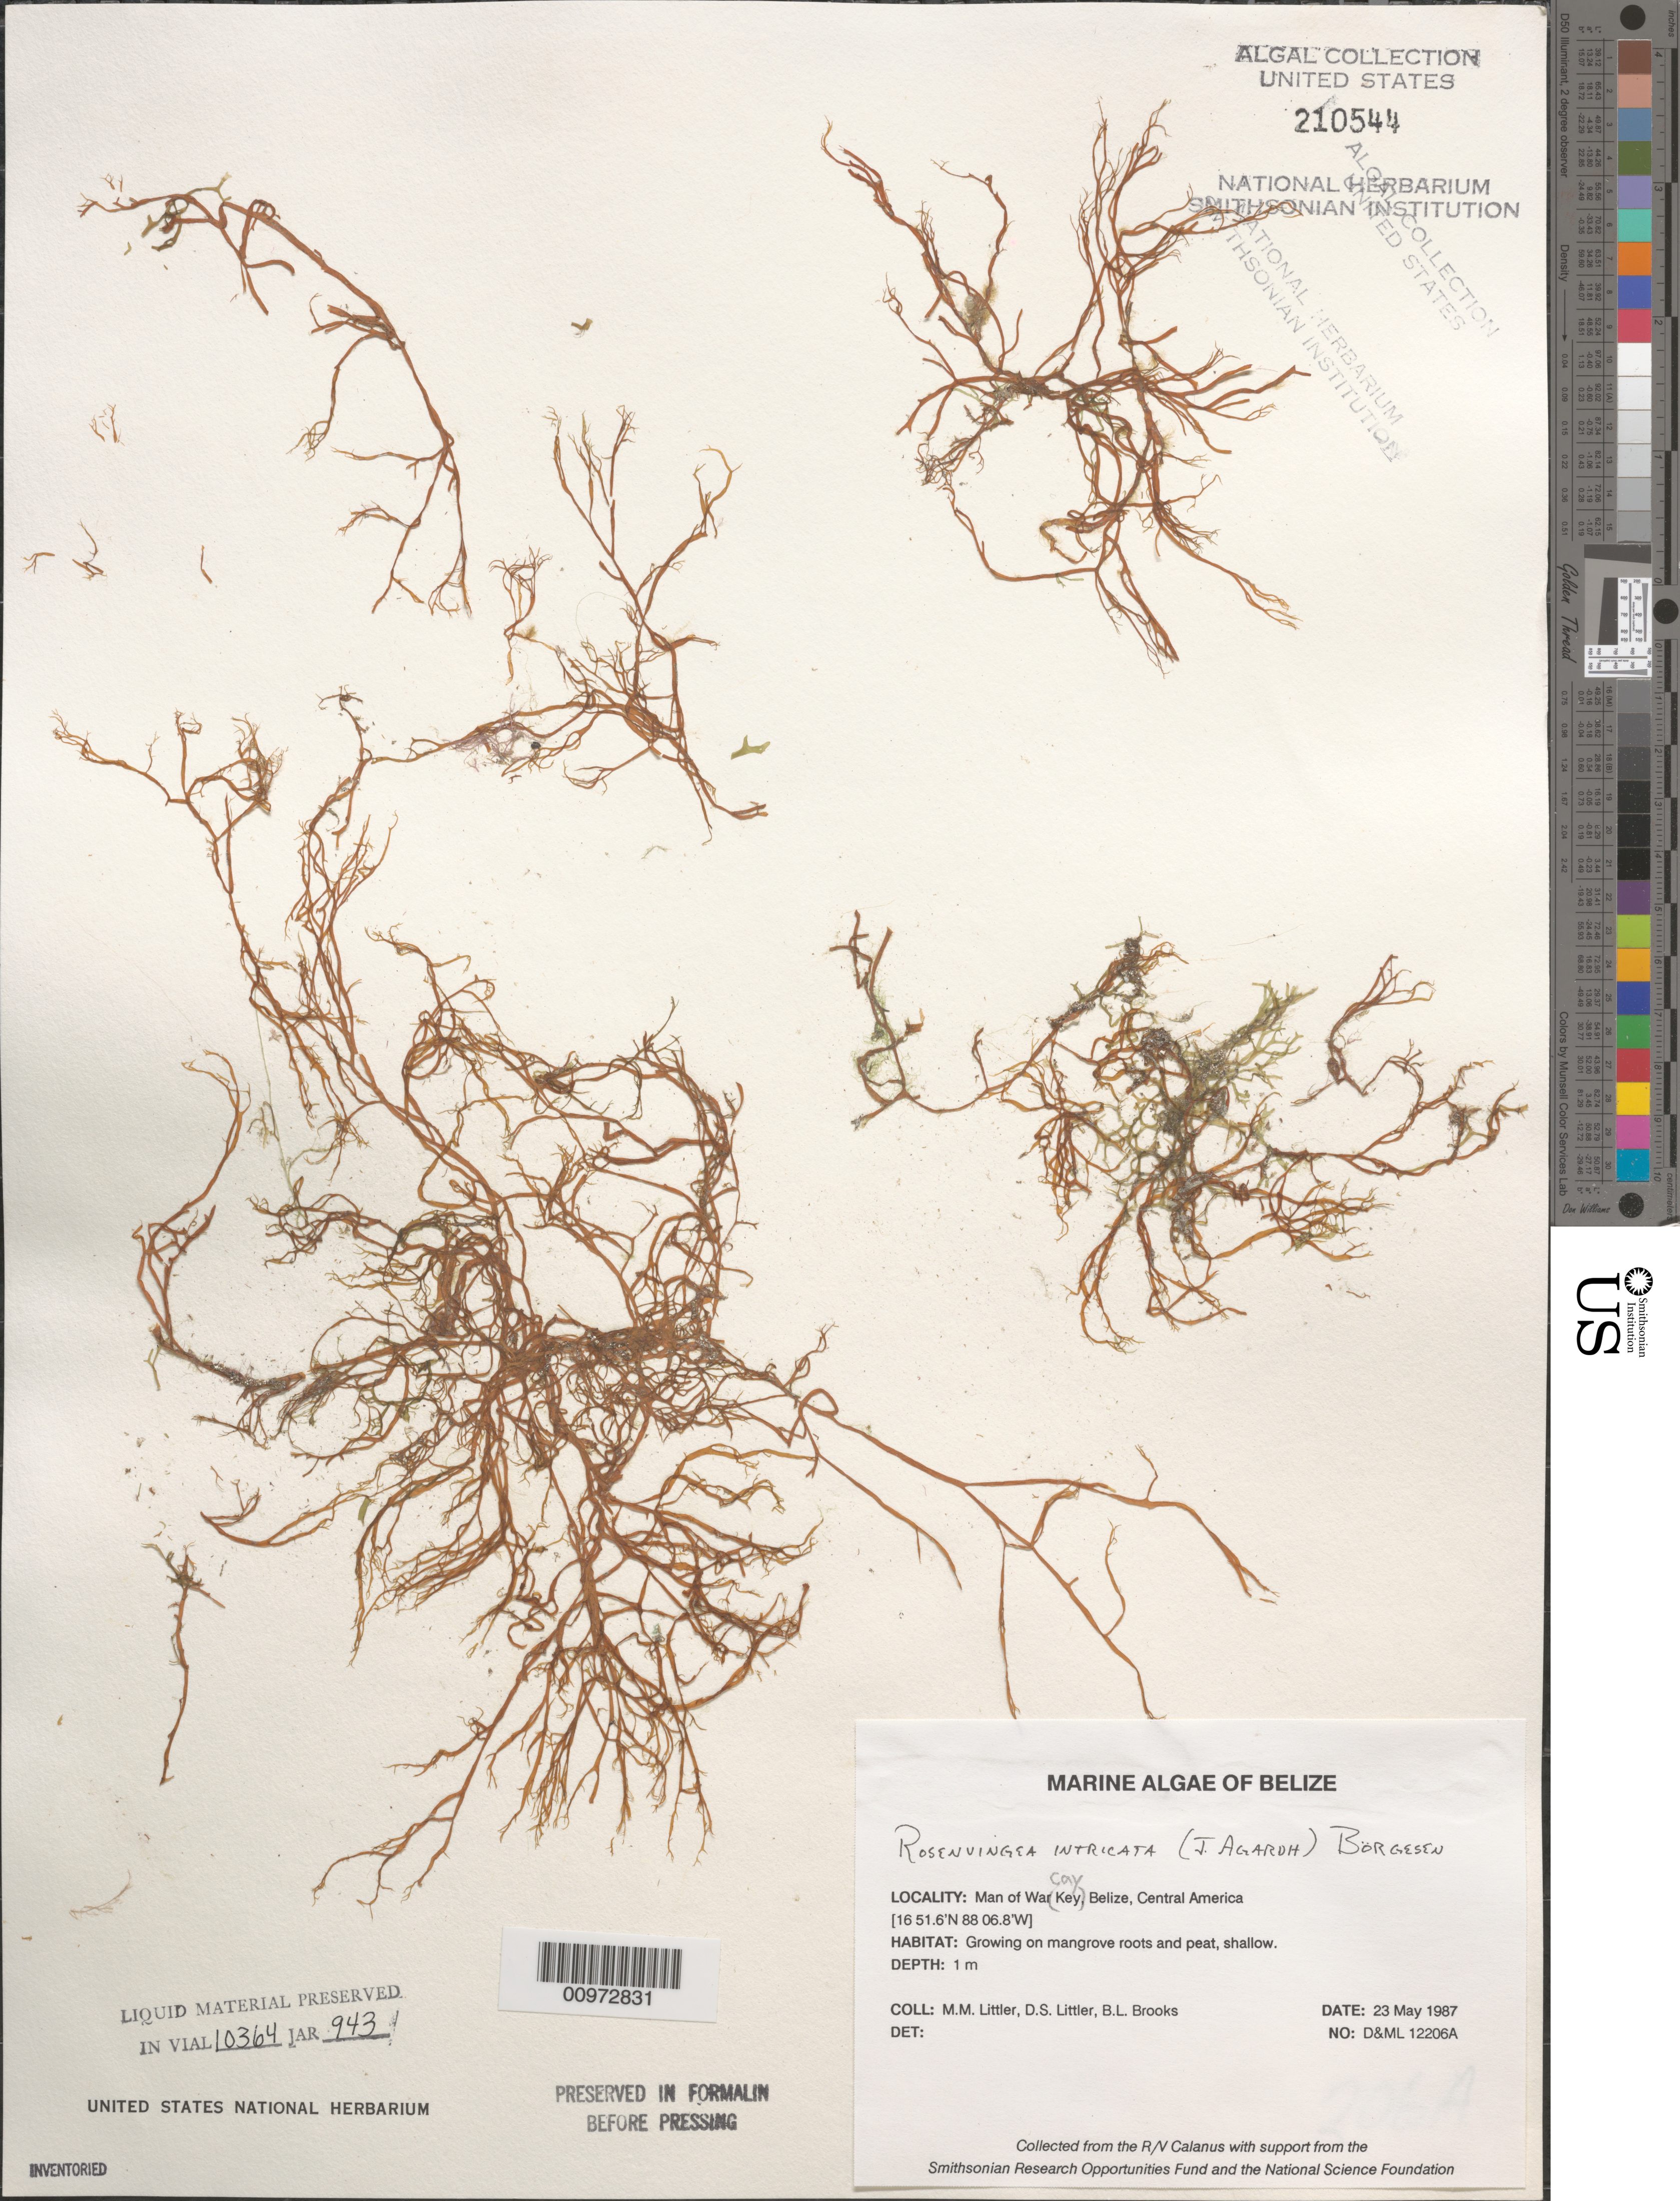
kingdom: Chromista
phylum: Ochrophyta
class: Phaeophyceae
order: Scytosiphonales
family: Scytosiphonaceae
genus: Rosenvingea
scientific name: Rosenvingea endiviifolia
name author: (Martius) M.J. Wynne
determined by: Algae name updating Project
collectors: M. M. Littler, D. S. Littler & B. Brooks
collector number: D&ML 12206A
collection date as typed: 23 May 1987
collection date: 1987-05-23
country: Belize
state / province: Stann Creek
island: Man of War Cay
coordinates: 16 51.6'N, 88 06.8'W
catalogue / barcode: US 210544